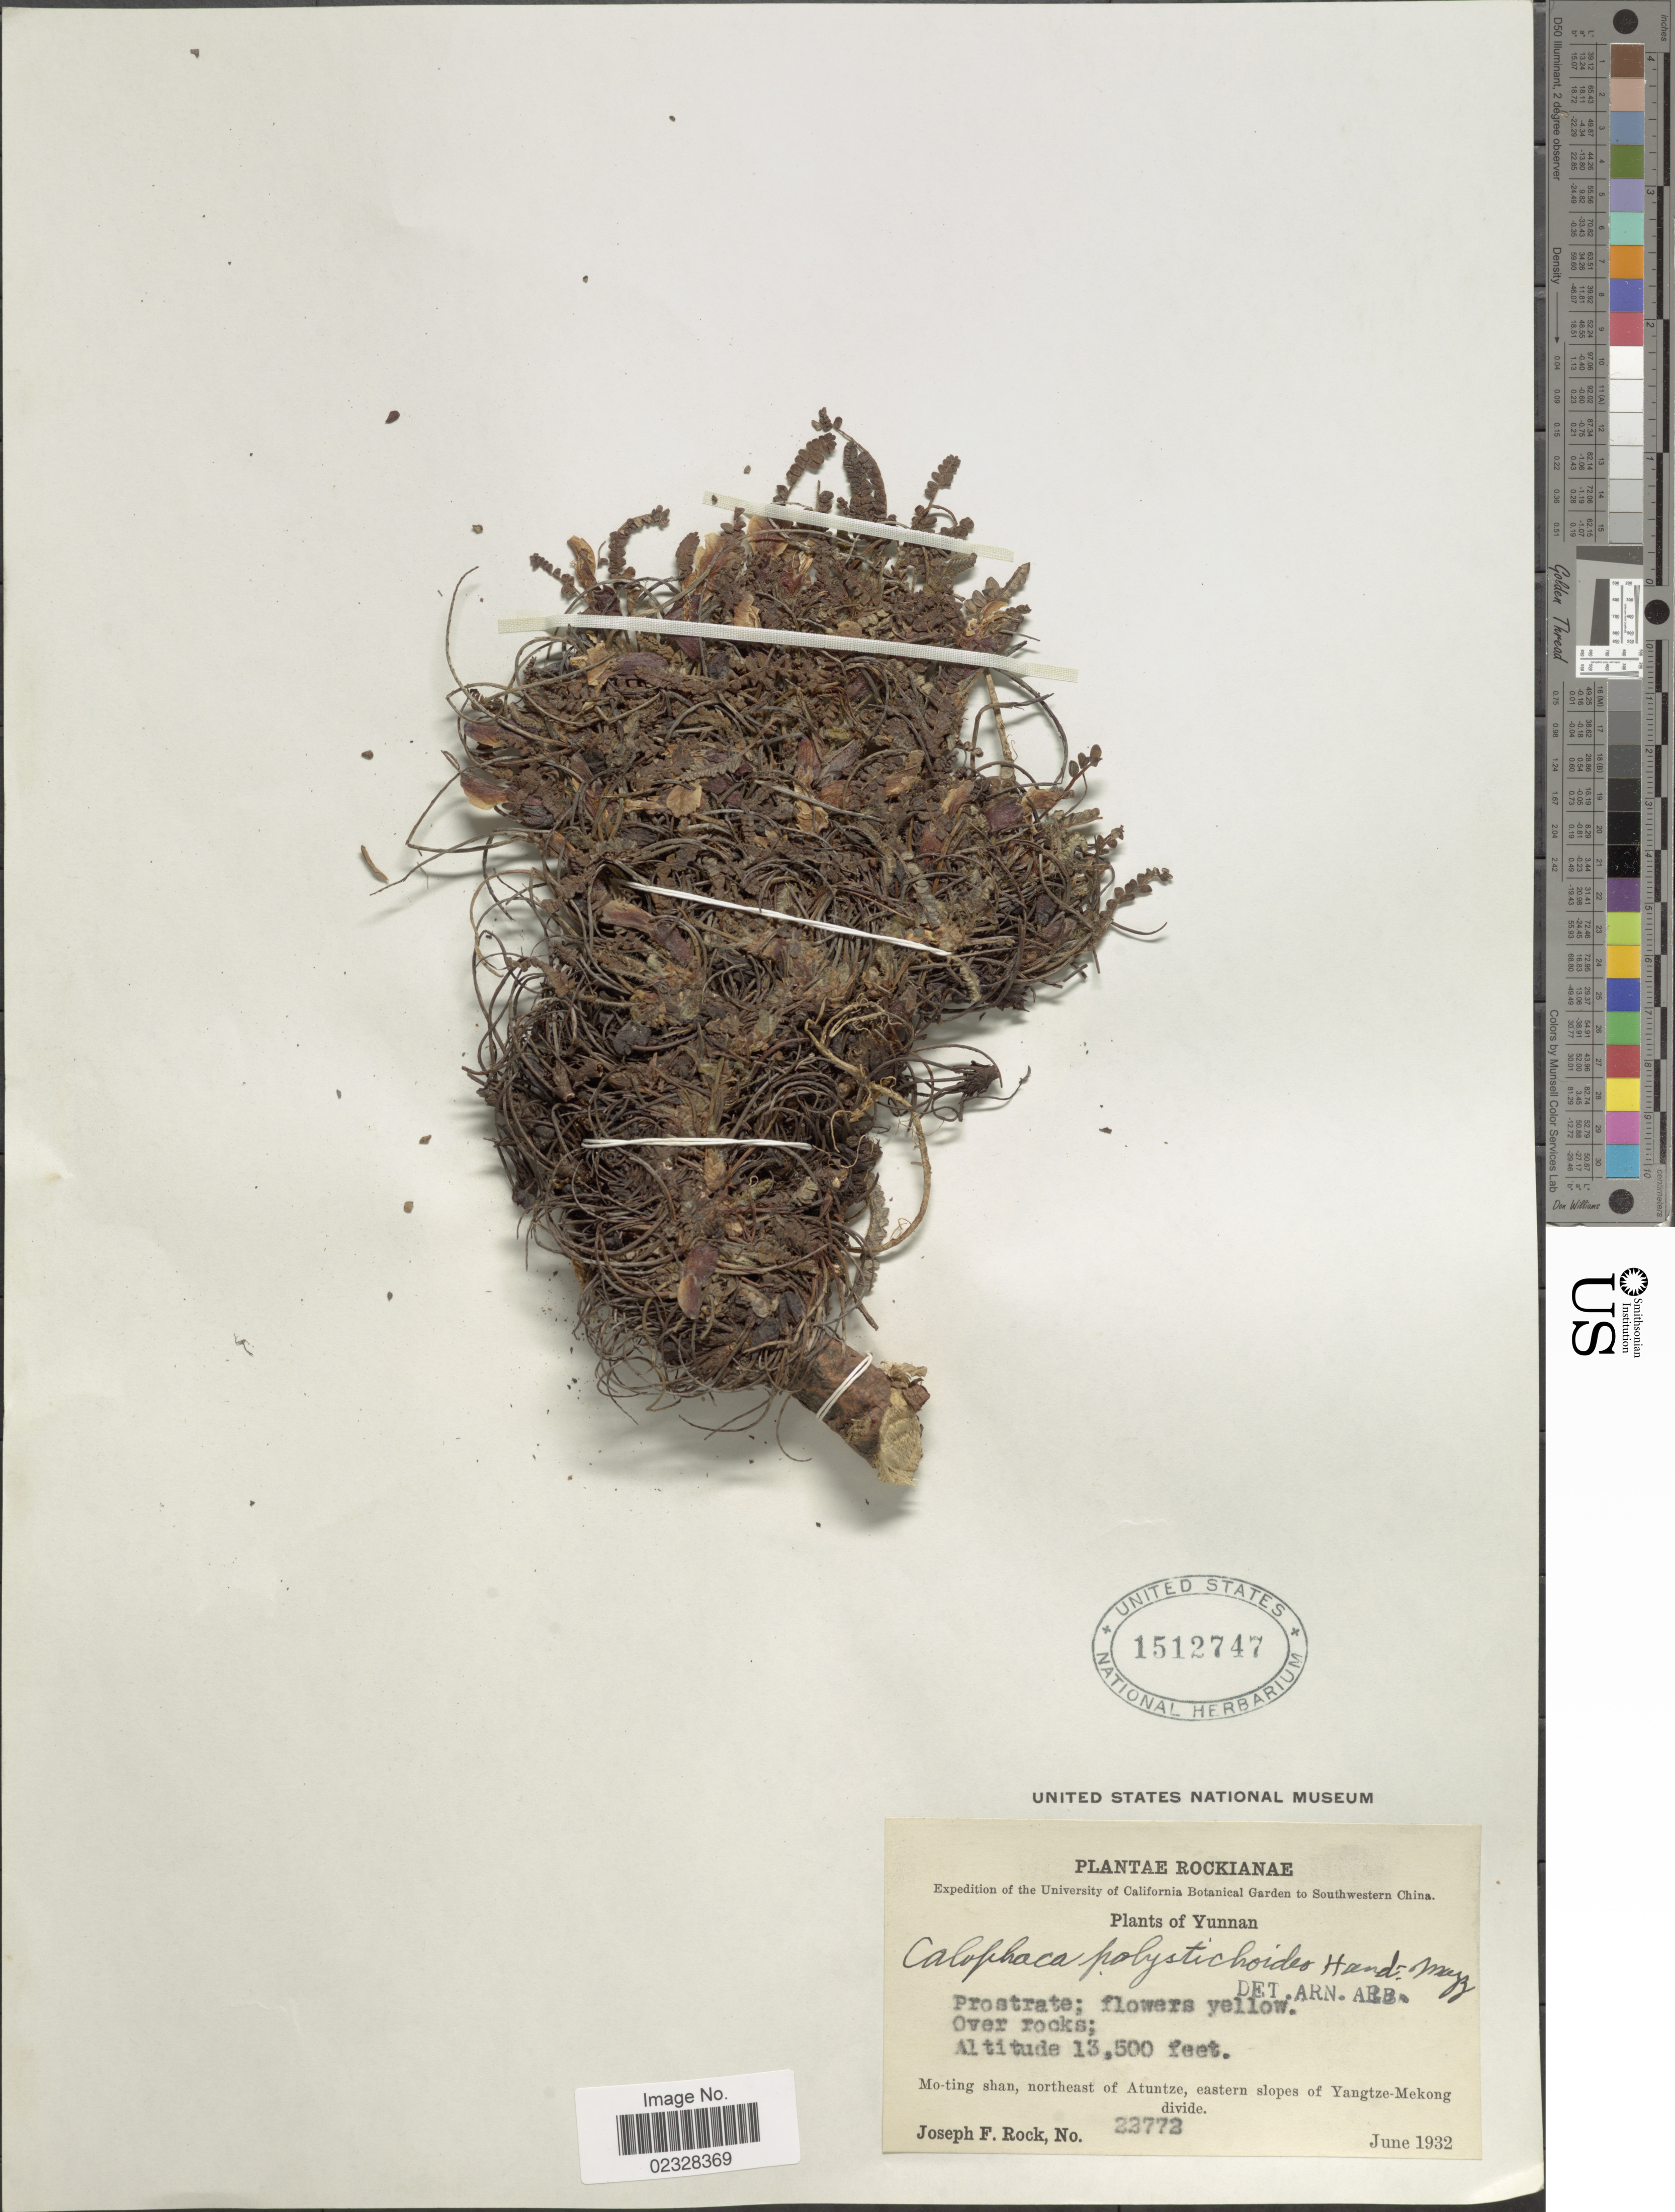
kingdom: Plantae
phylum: Tracheophyta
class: Magnoliopsida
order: Fabales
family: Fabaceae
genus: Chesneya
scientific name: Chesneya polystichoides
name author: (Hand.-Mazz.) Ali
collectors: J. F. Rock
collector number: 22772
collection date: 1932-06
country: China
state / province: Yunnan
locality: Rockianae, over rocks, Mo-ting shan, northeast of Atuntze, eastern slopes of Yangtze-Mekong divide.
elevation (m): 4115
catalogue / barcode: US 1512747